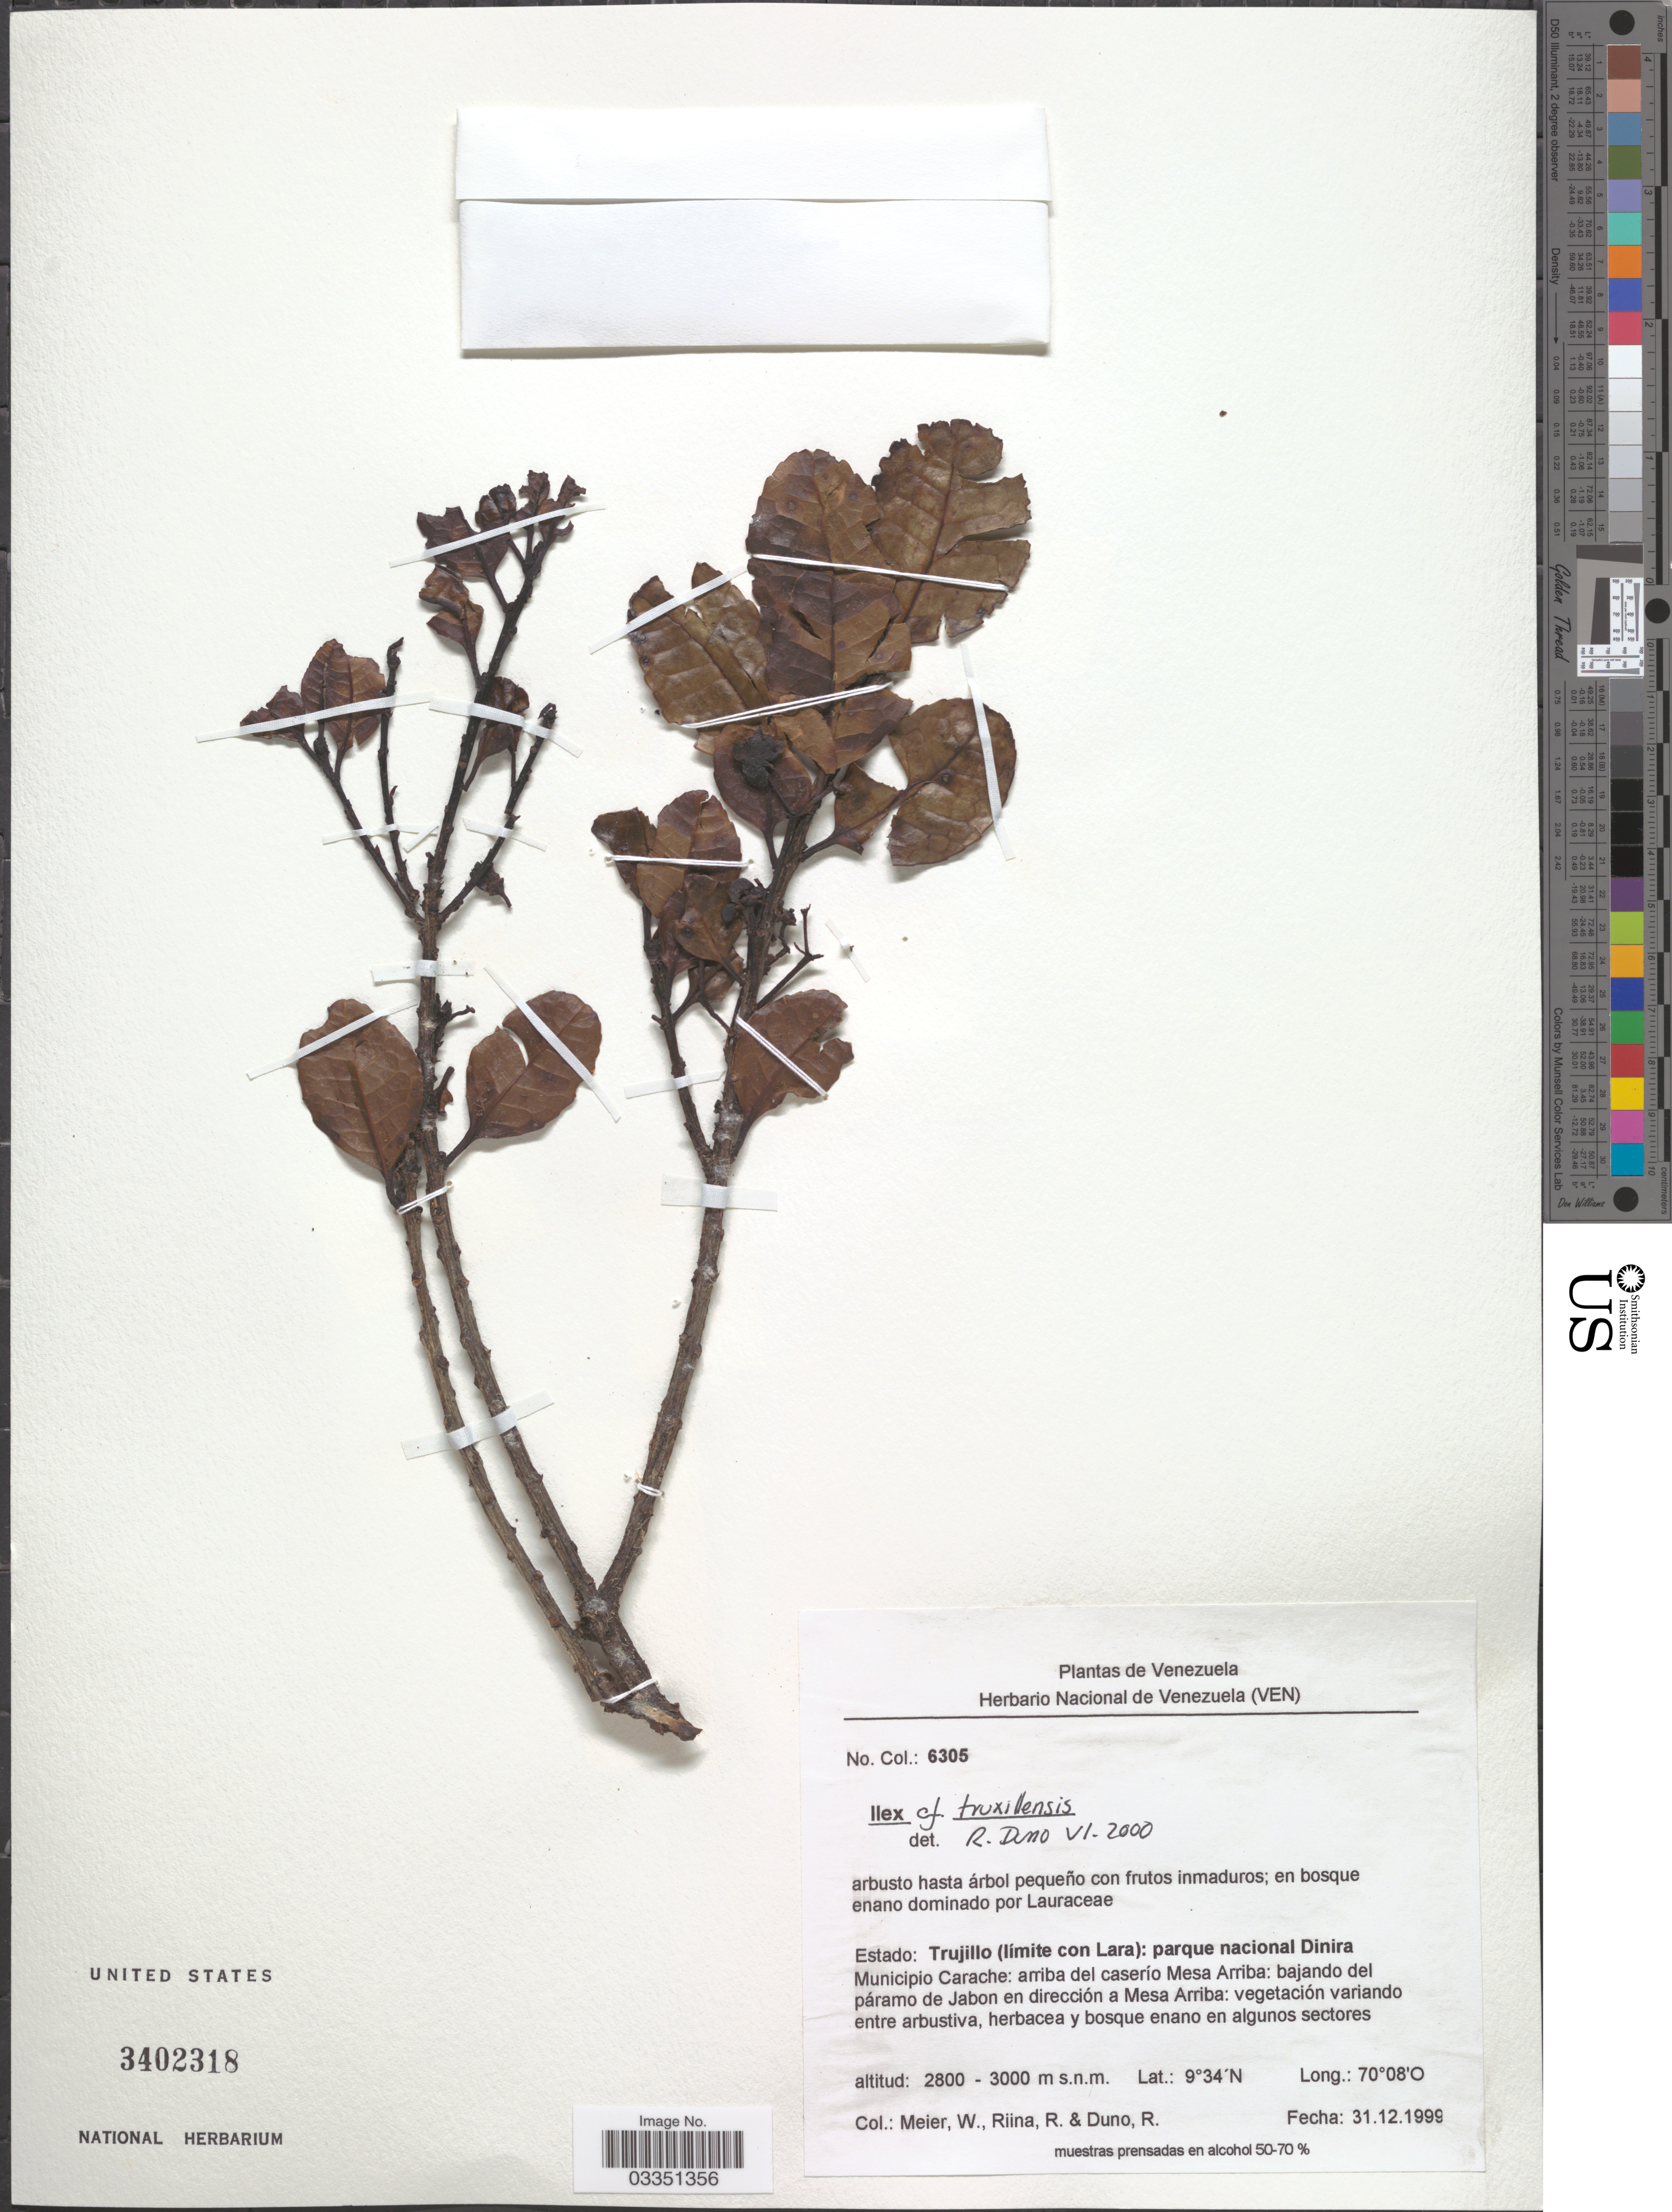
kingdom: Plantae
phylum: Tracheophyta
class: Magnoliopsida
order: Aquifoliales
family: Aquifoliaceae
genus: Ilex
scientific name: Ilex truxillensis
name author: Turcz.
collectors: W. Meier, R. Riina & R. Duno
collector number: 6305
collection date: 1999-12-31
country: Venezuela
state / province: Trujillo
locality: Trujillo (límite con Lara): parque nacional Dinira. Municipio Carache: arriba del caserío Mesa Arriba: bajando del páramo de Jabon en dirección a Mesa Arriba.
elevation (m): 2800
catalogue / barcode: US 3402318